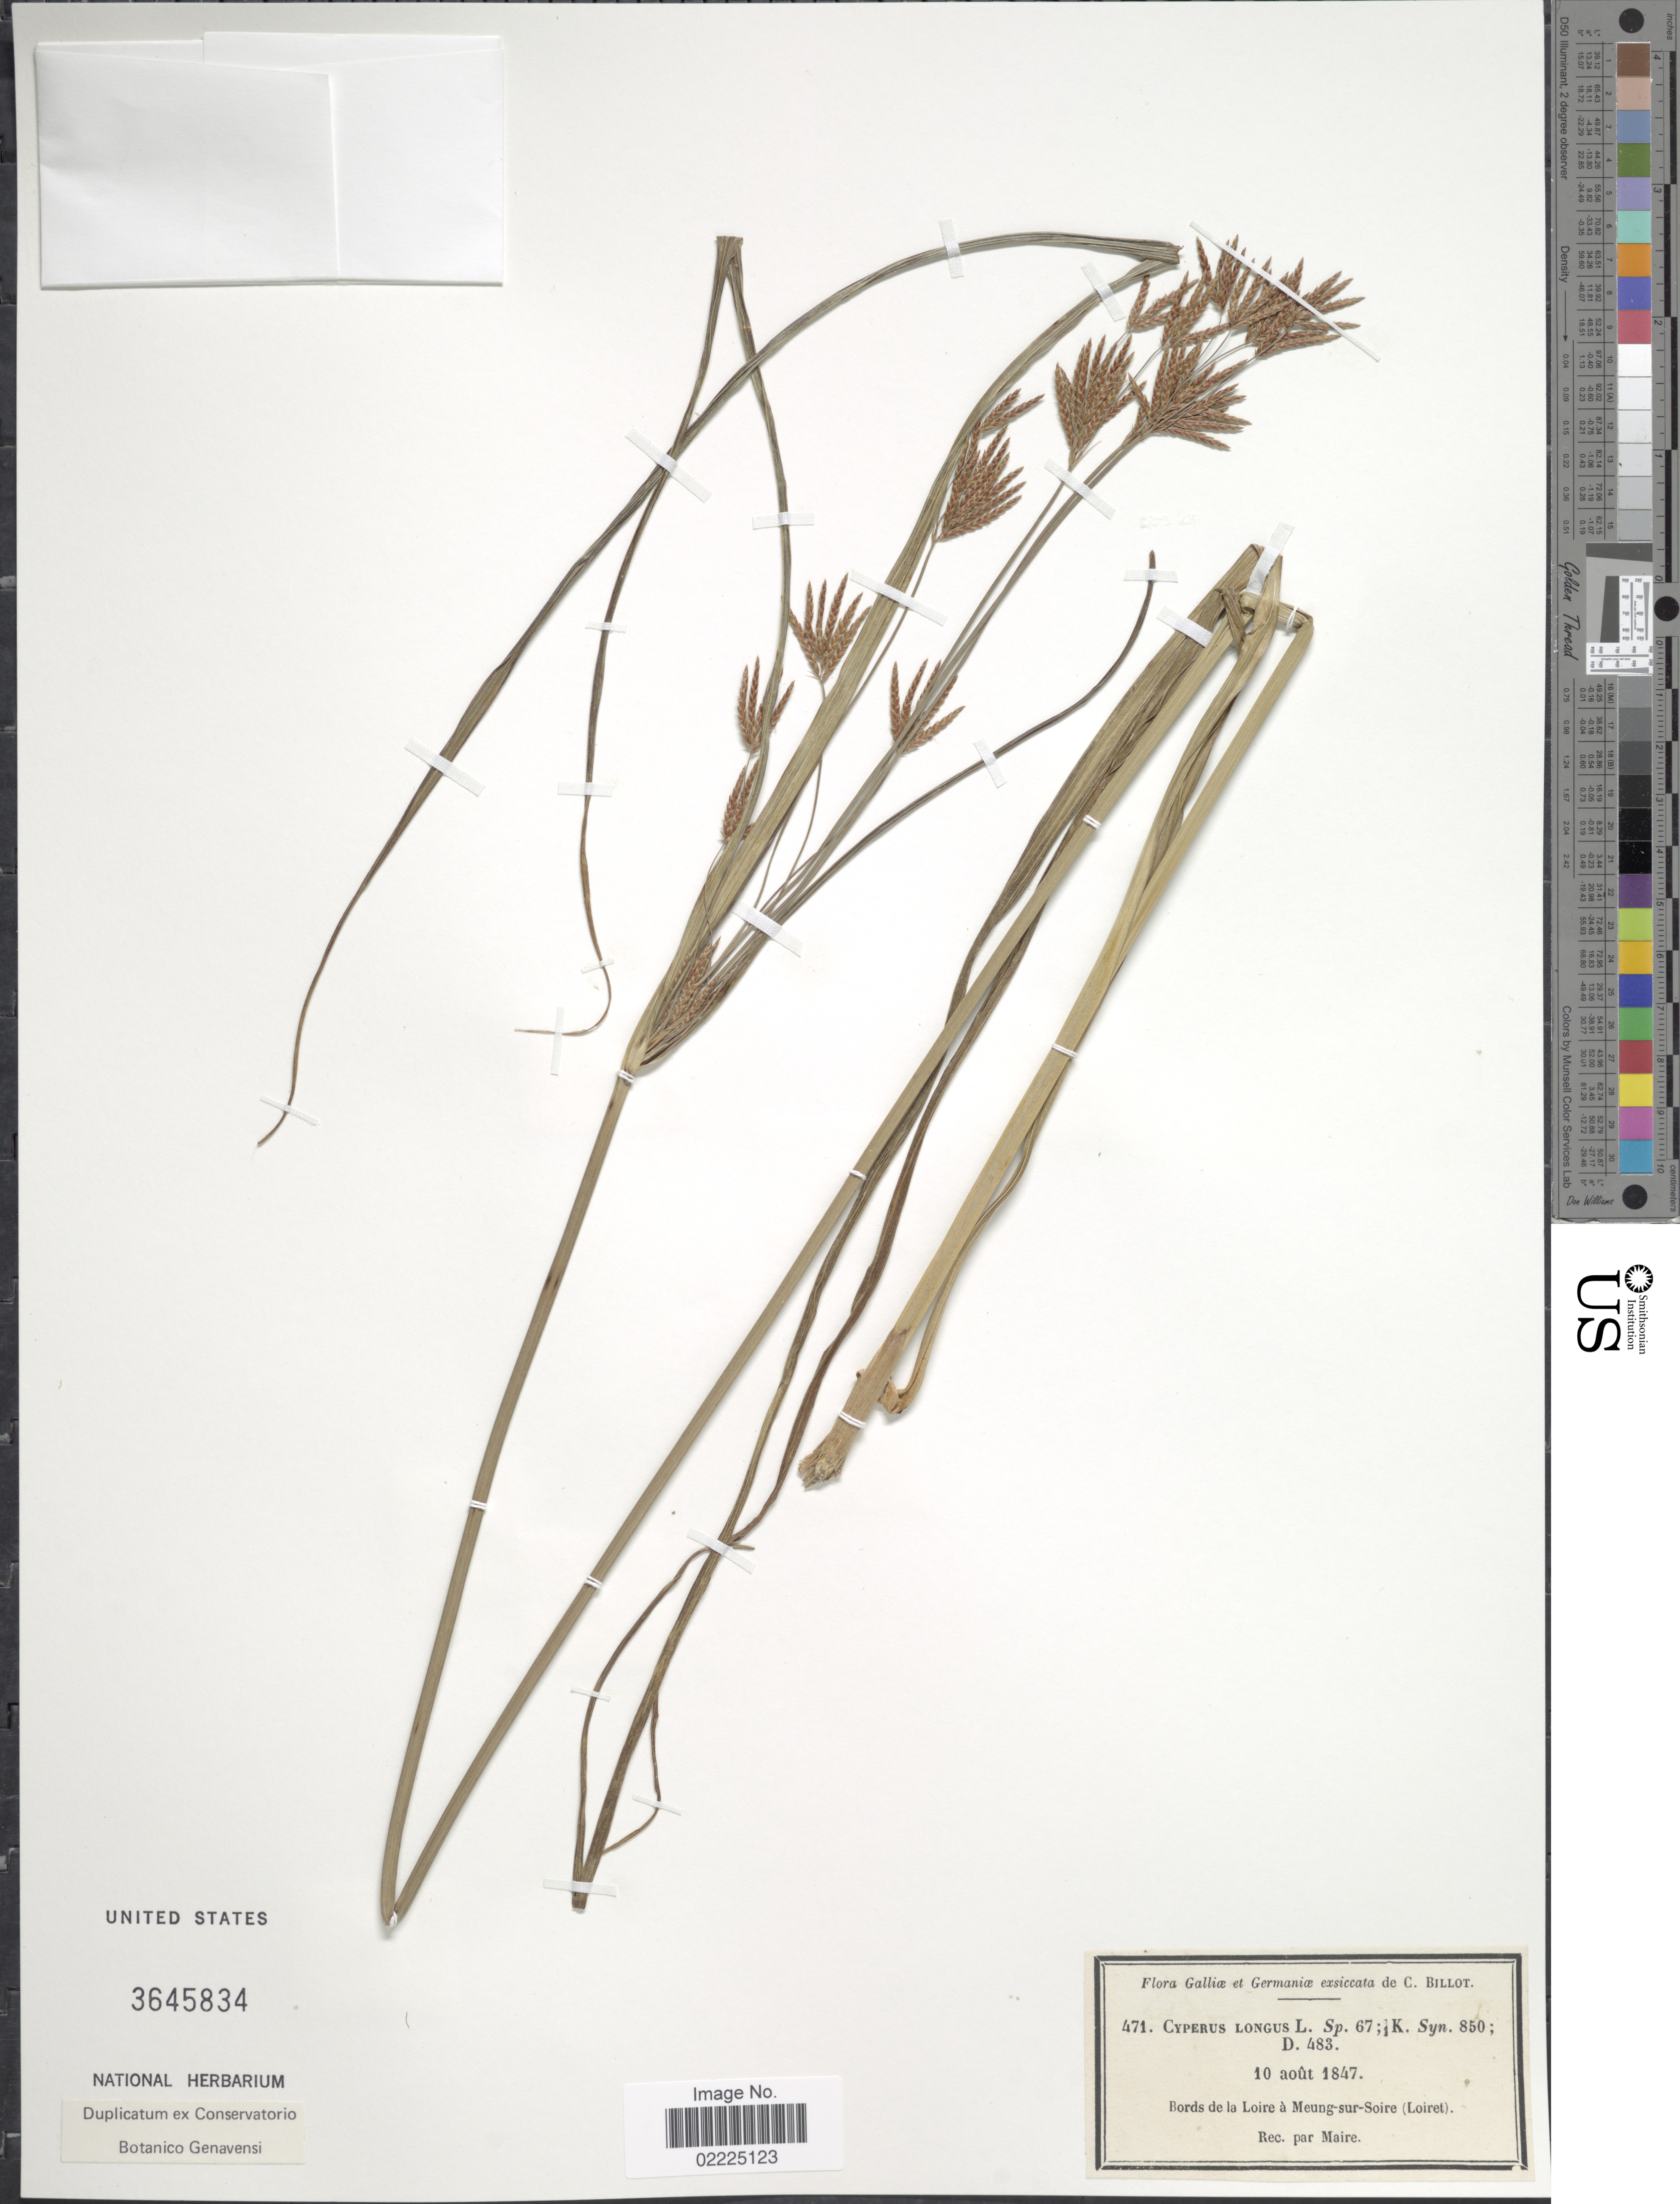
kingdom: Plantae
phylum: Tracheophyta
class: Liliopsida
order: Poales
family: Cyperaceae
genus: Cyperus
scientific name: Cyperus longus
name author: L.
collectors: C. Billot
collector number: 471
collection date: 1847-08-10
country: France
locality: Galliae et Germaniae, Bords de la Loire a Meung-sur-Soire (Loiret)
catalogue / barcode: US 3645834